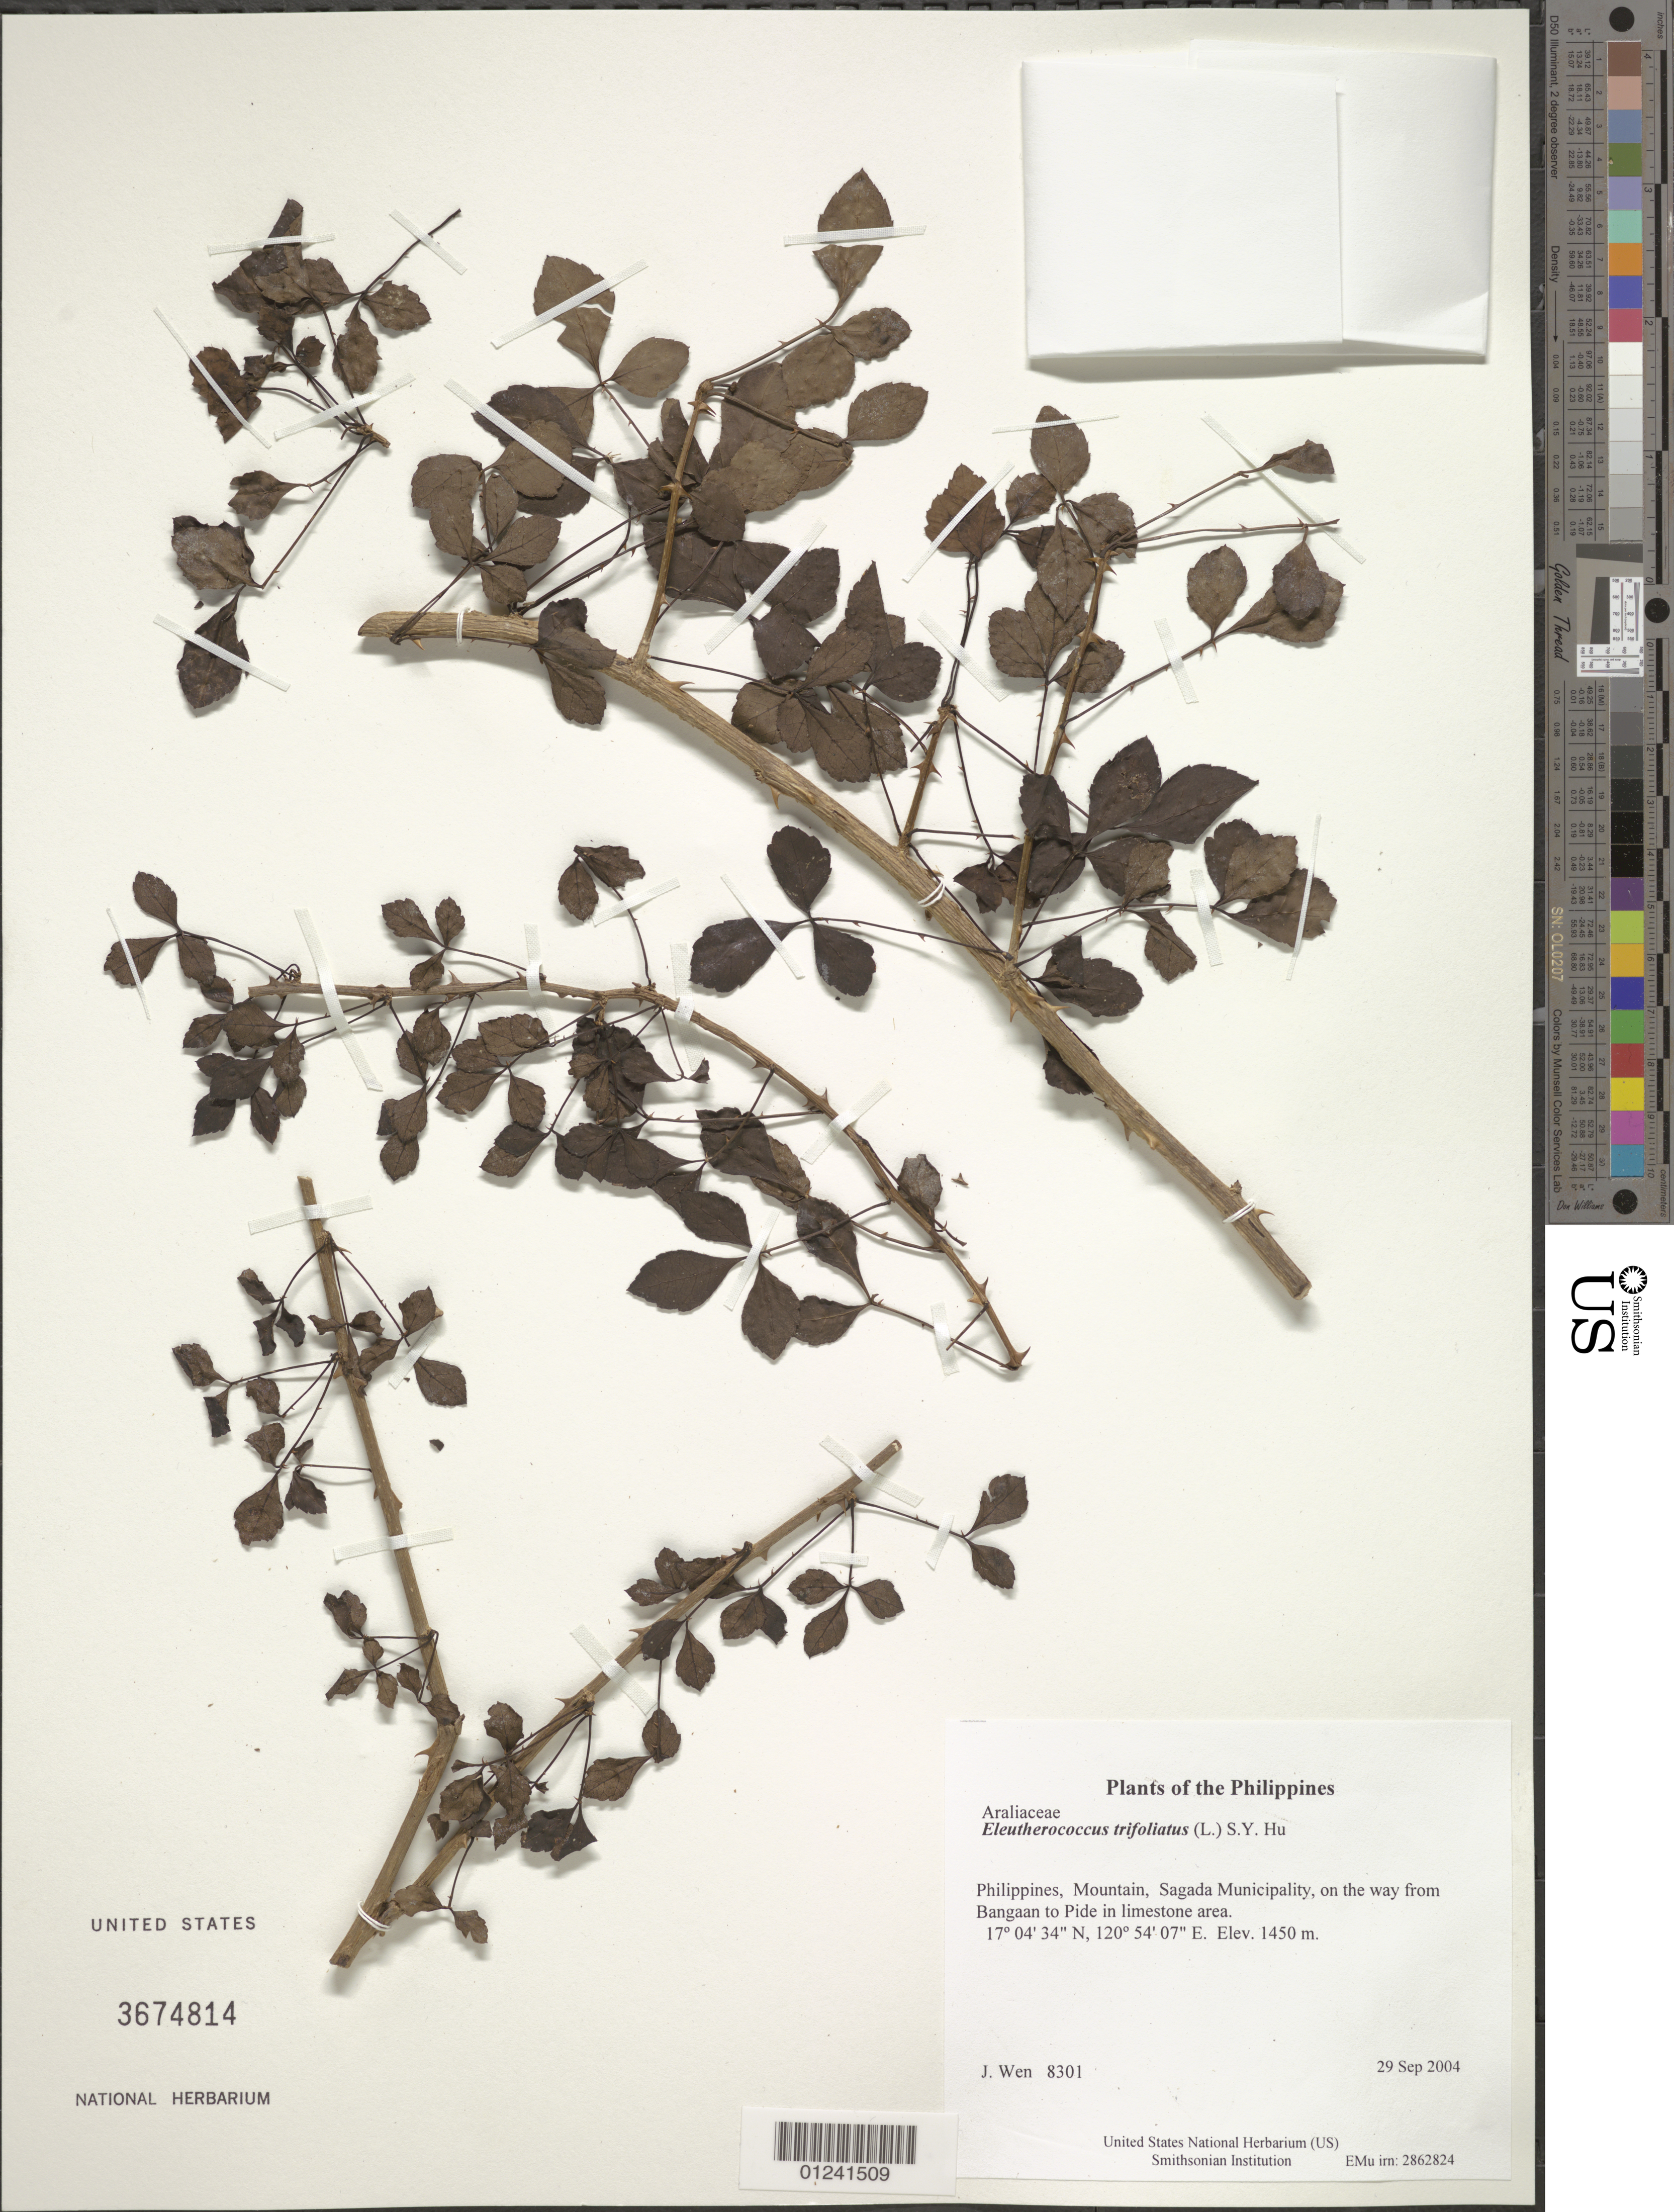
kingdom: Plantae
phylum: Tracheophyta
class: Magnoliopsida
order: Apiales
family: Araliaceae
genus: Eleutherococcus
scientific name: Eleutherococcus trifoliatus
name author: (L.) S.Y. Hu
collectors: J. Wen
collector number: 8301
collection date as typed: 29 Sep 2004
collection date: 2004-09-29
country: Philippines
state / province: Cordillera (Administrative Region)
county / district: Mountain province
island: Luzon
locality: Sagada Municipality, on the way from Bangaan to Pide in limestone area.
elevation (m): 1450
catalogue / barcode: US 3674814